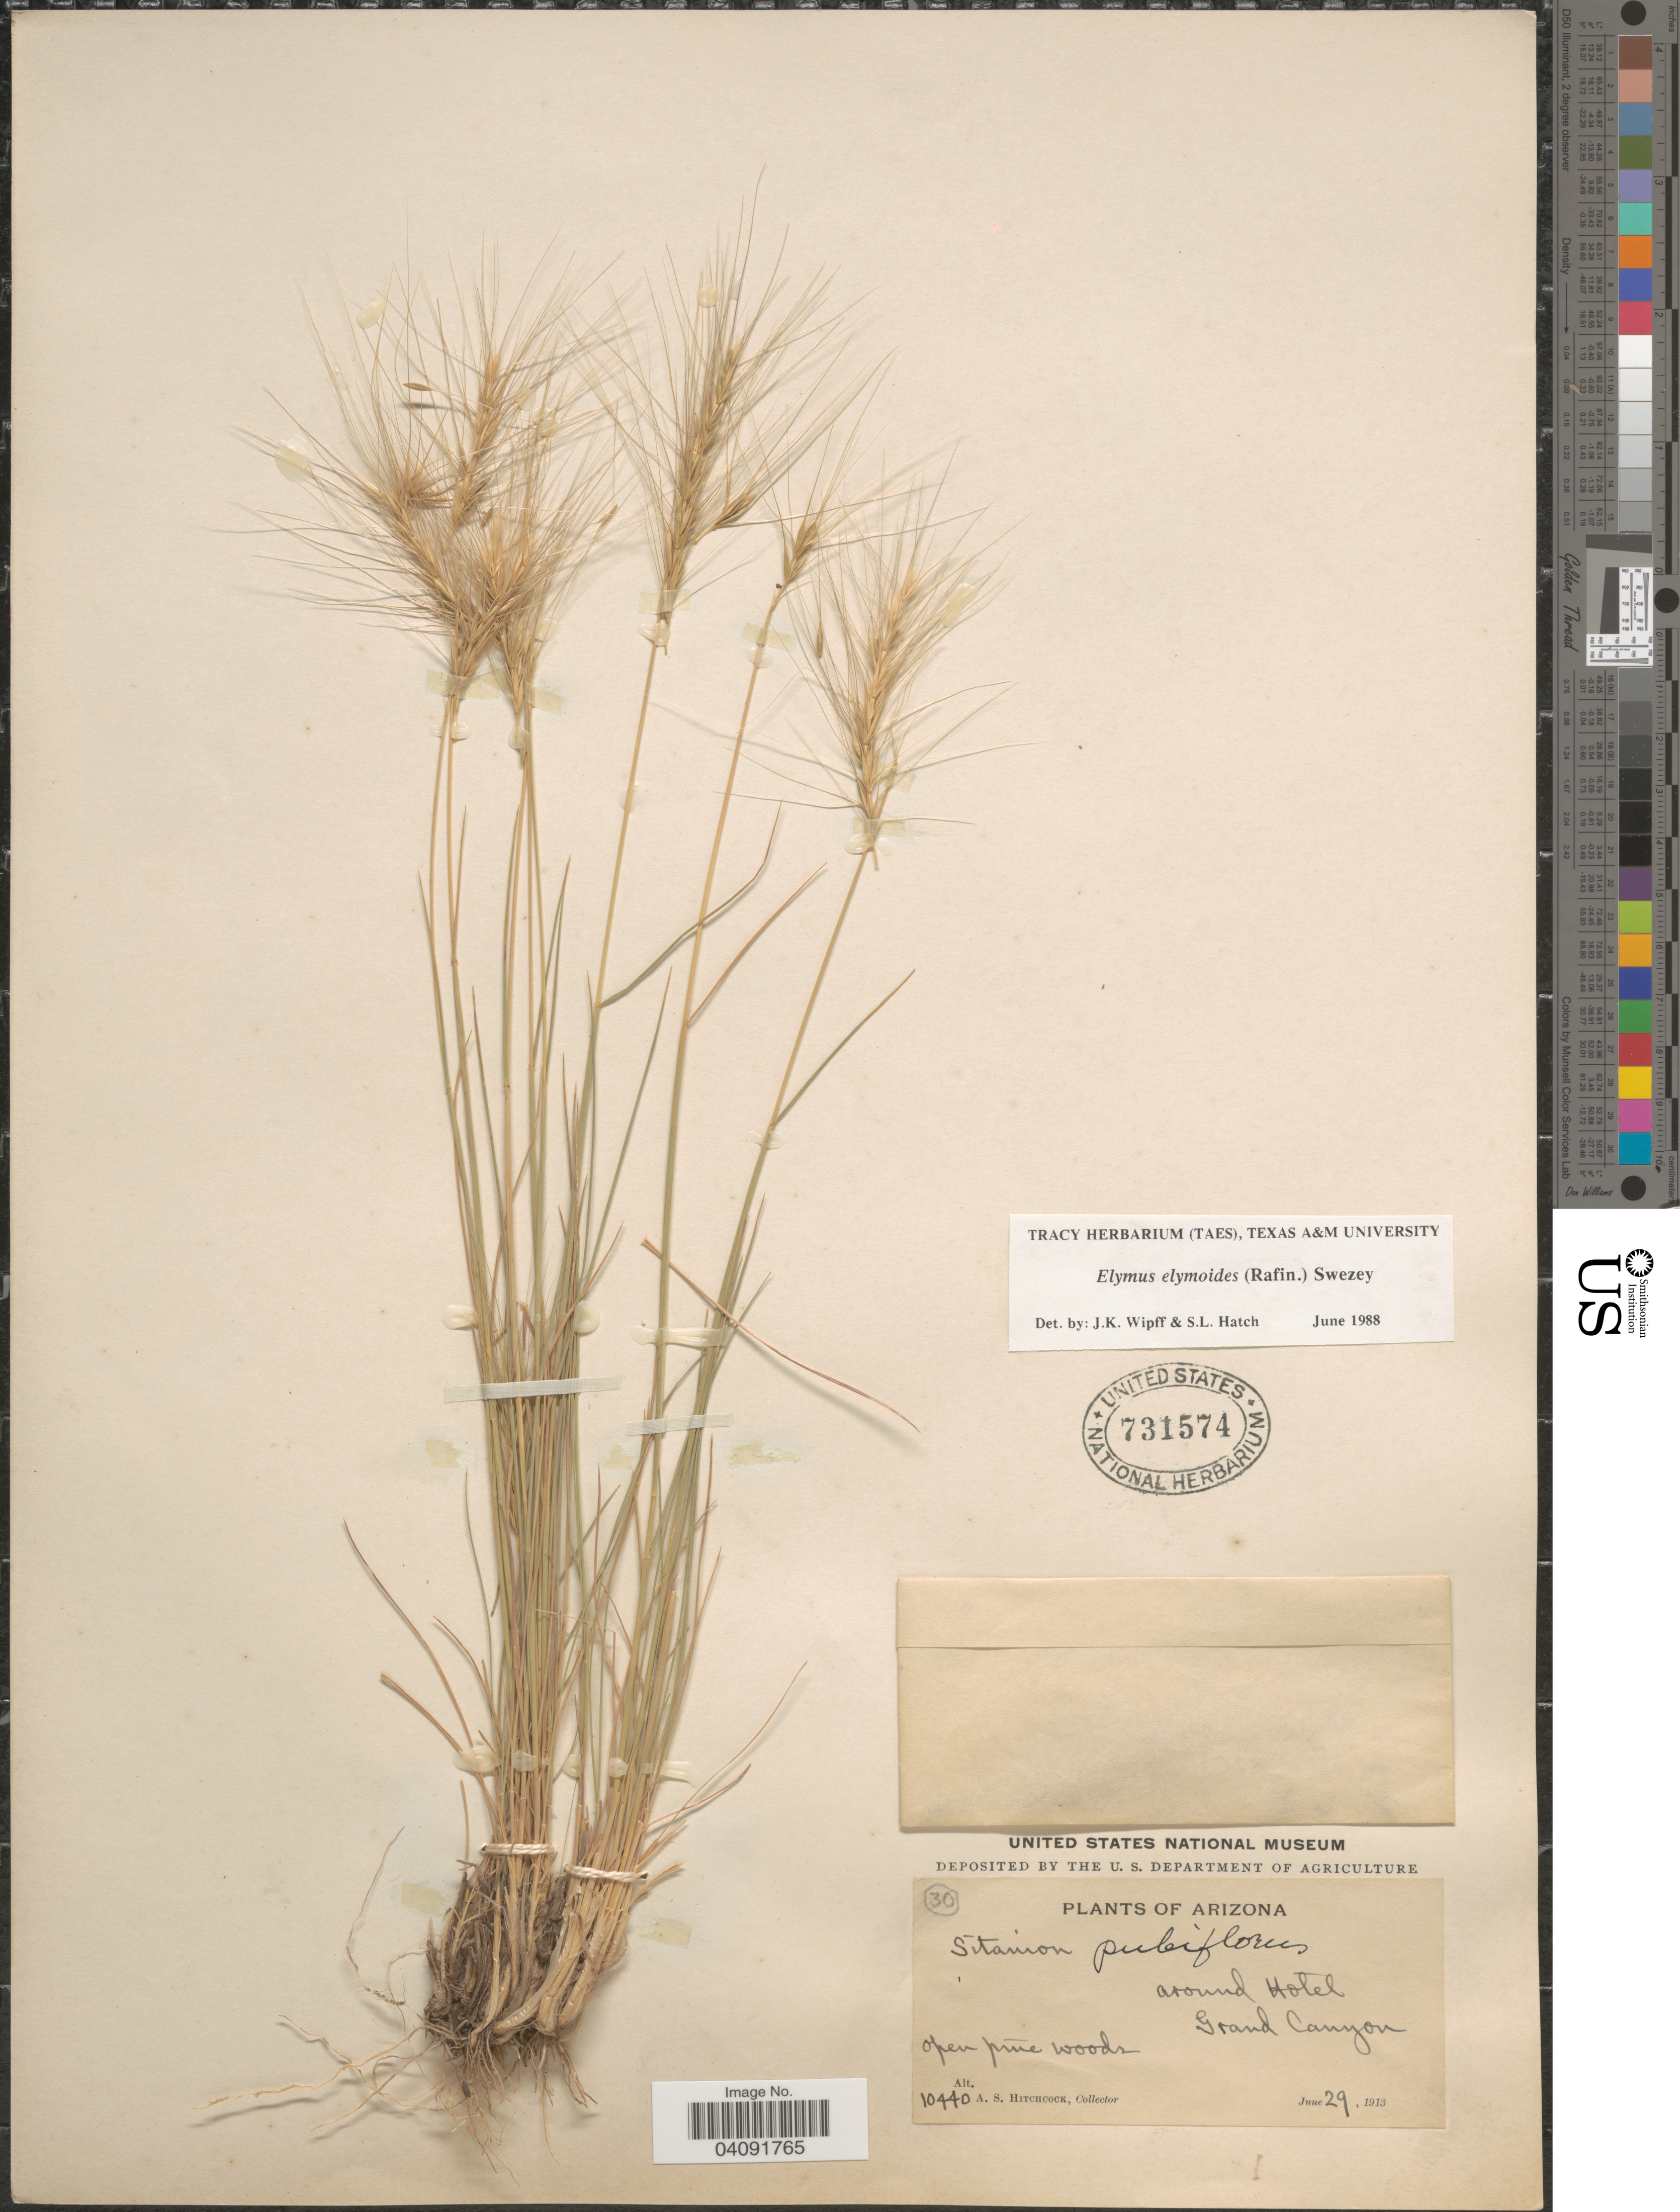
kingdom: Plantae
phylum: Tracheophyta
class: Liliopsida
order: Poales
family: Poaceae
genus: Elymus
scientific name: Elymus elymoides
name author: (Raf.) Swezey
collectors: A. S. Hitchcock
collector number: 10440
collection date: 1913-06-29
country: United States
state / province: Arizona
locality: Around Hotel Grand Canyon.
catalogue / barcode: US 731574